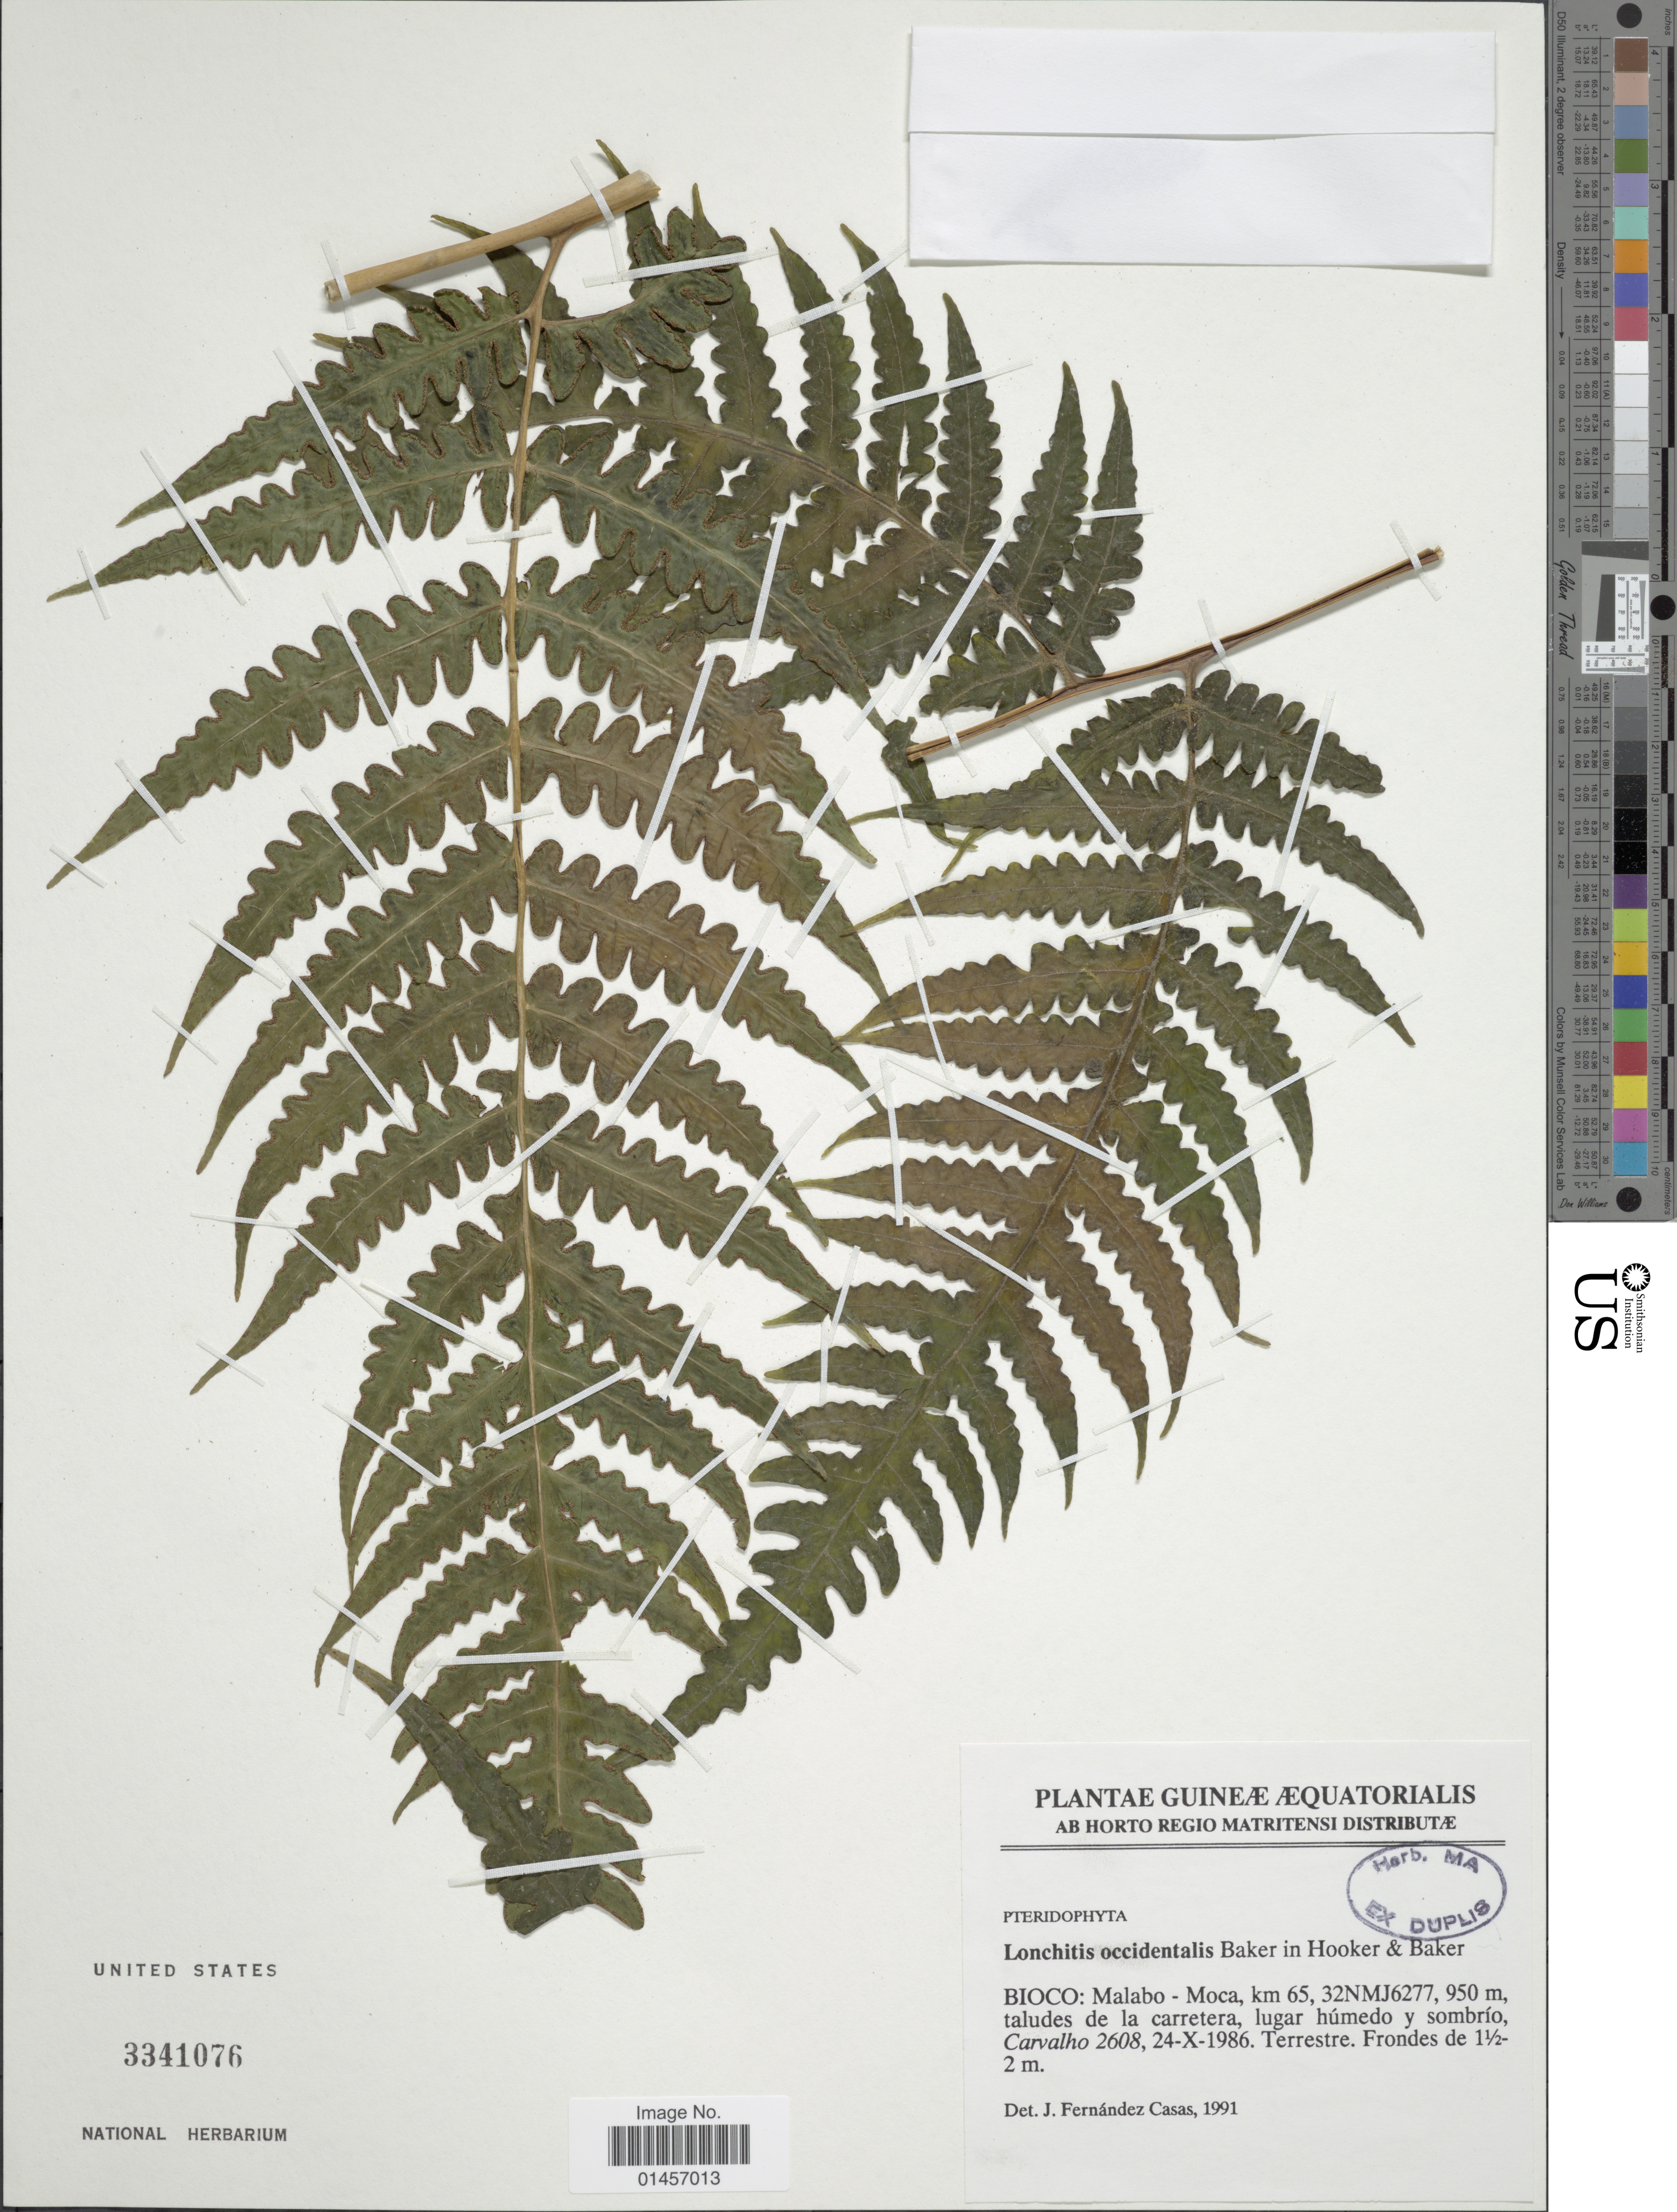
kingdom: Plantae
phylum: Tracheophyta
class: Polypodiopsida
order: Polypodiales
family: Lonchitidaceae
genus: Lonchitis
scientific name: Lonchitis occidentalis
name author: Baker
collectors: Carvalho, --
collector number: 2608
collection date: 1986-10-24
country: Equatorial Guinea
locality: Bioco: Malabo - Moca, km 65. 32NMJ677.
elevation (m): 950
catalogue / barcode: US 3341076